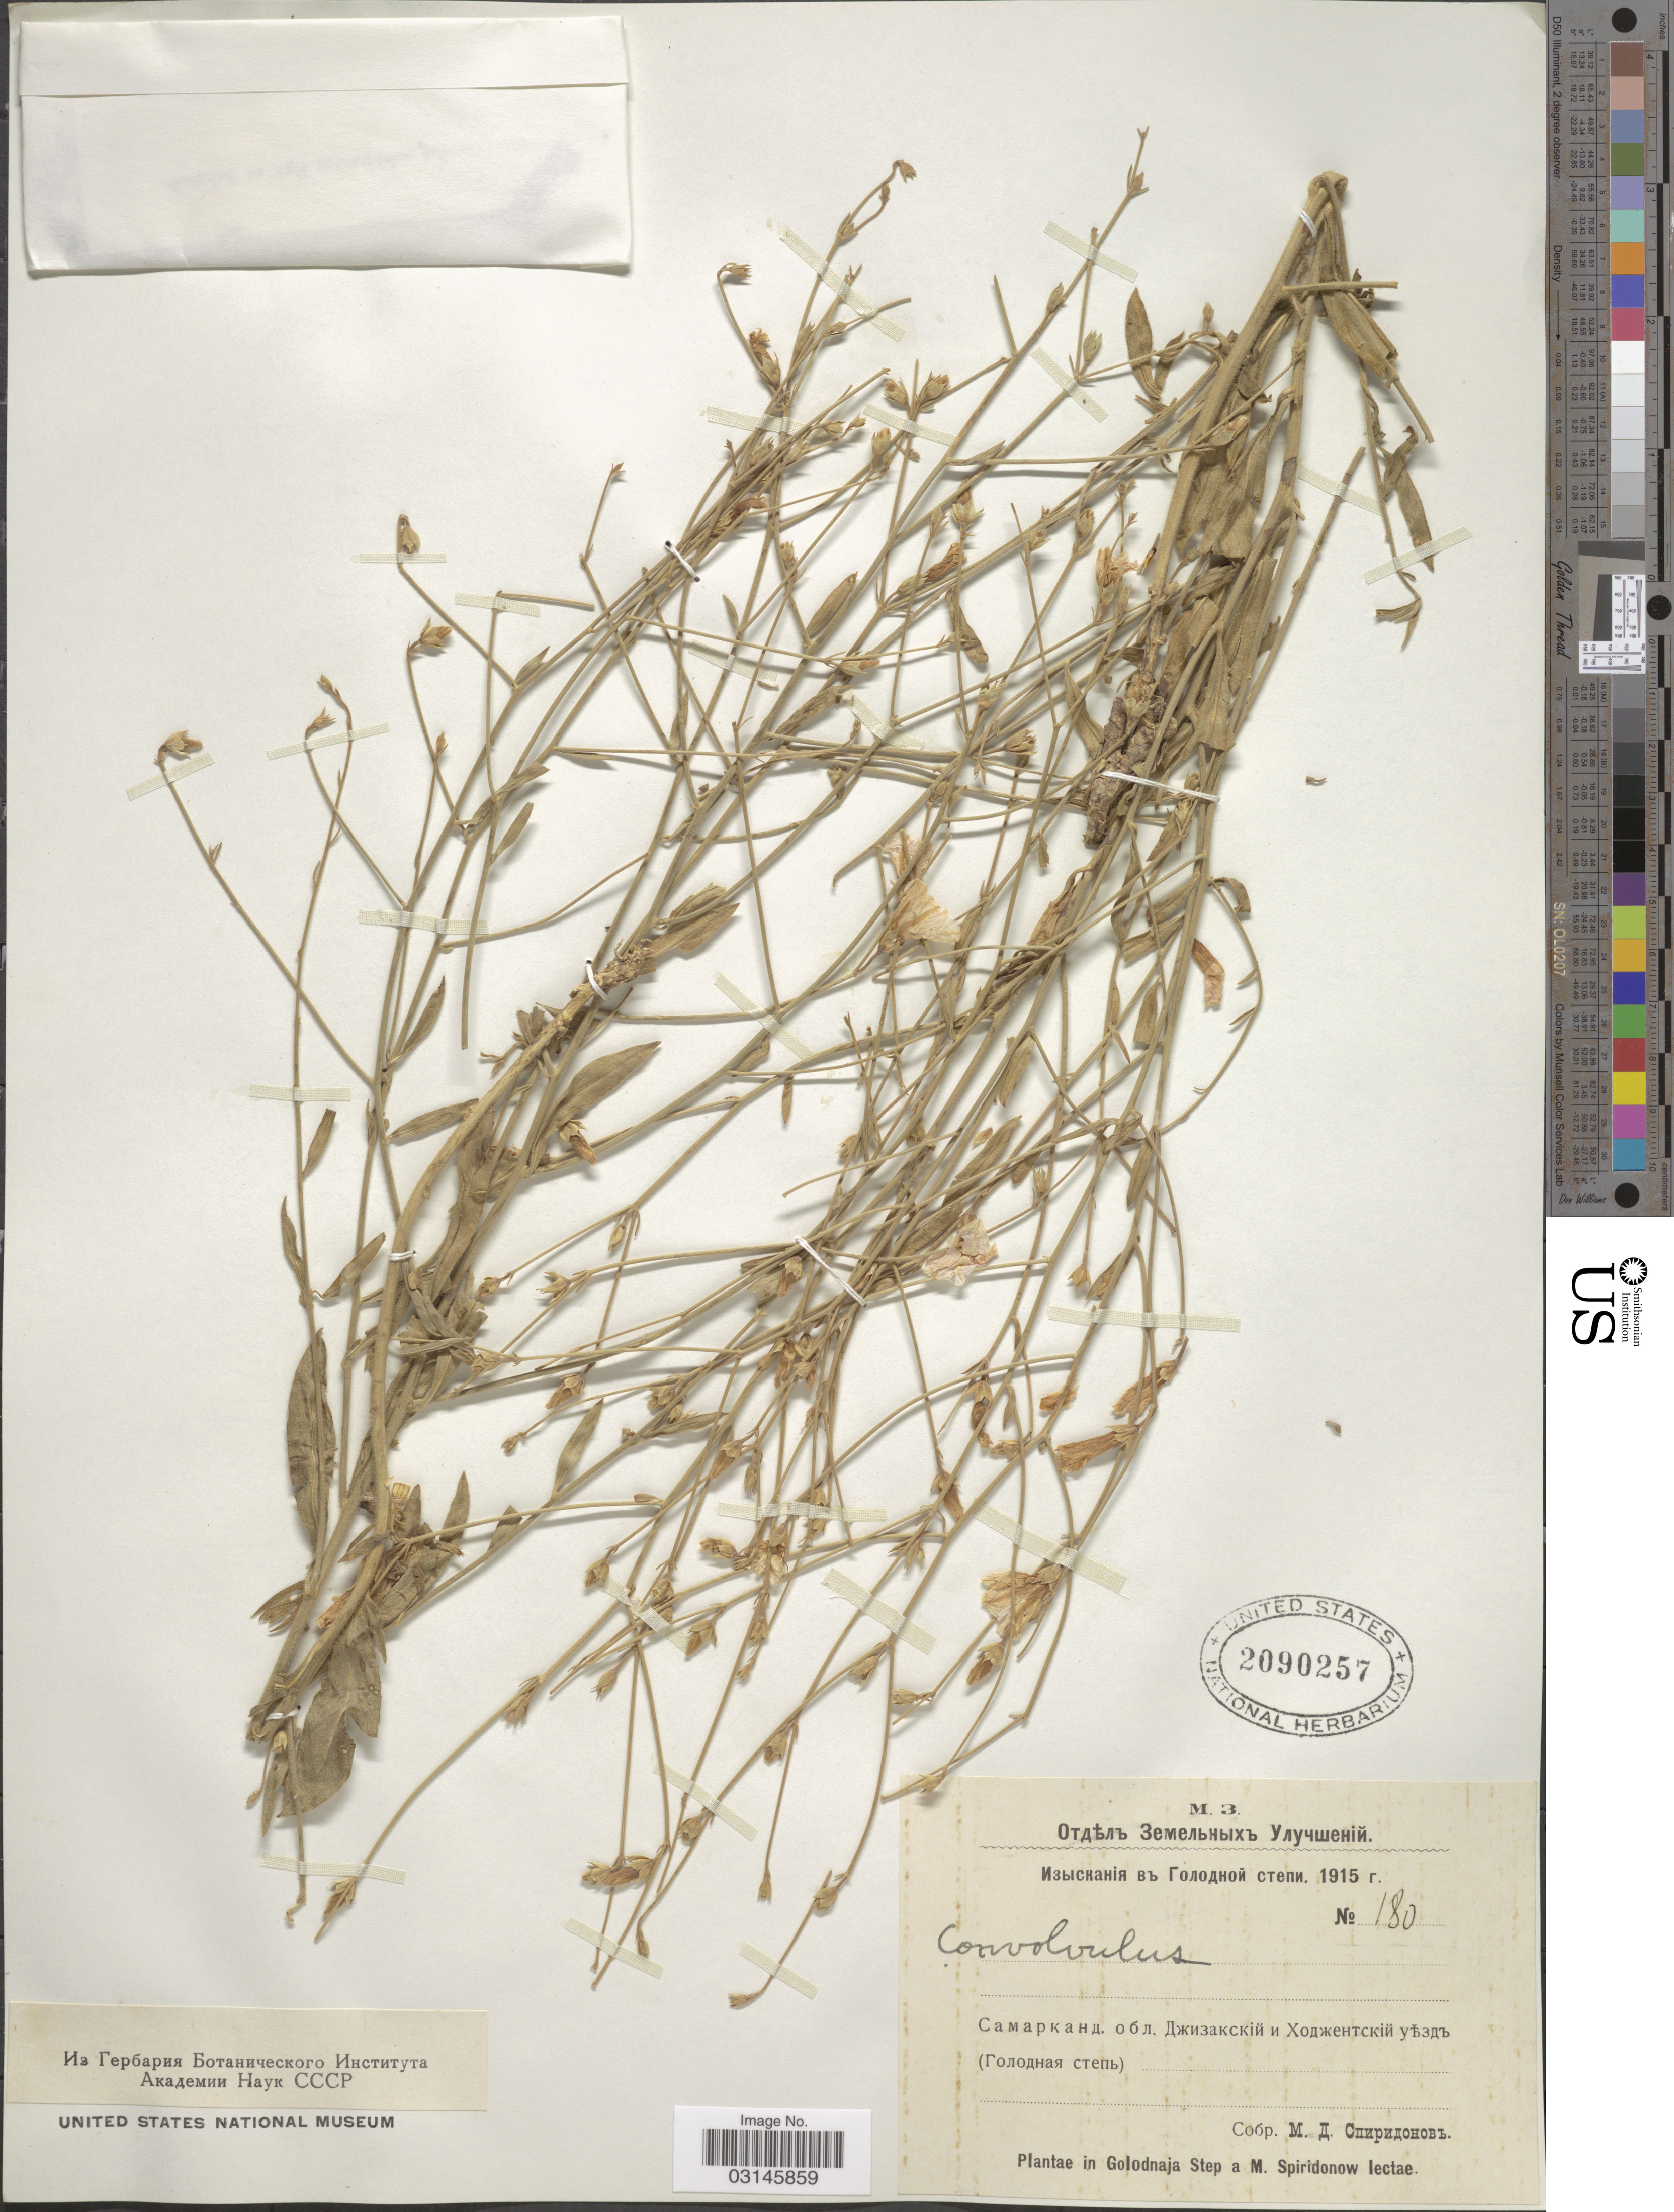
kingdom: Plantae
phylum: Tracheophyta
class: Magnoliopsida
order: Solanales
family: Convolvulaceae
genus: Convolvulus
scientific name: Convolvulus sp.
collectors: M. Spiridonov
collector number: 180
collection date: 1915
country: Uzbekistan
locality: Golodnaja Step.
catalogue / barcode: US 2090257